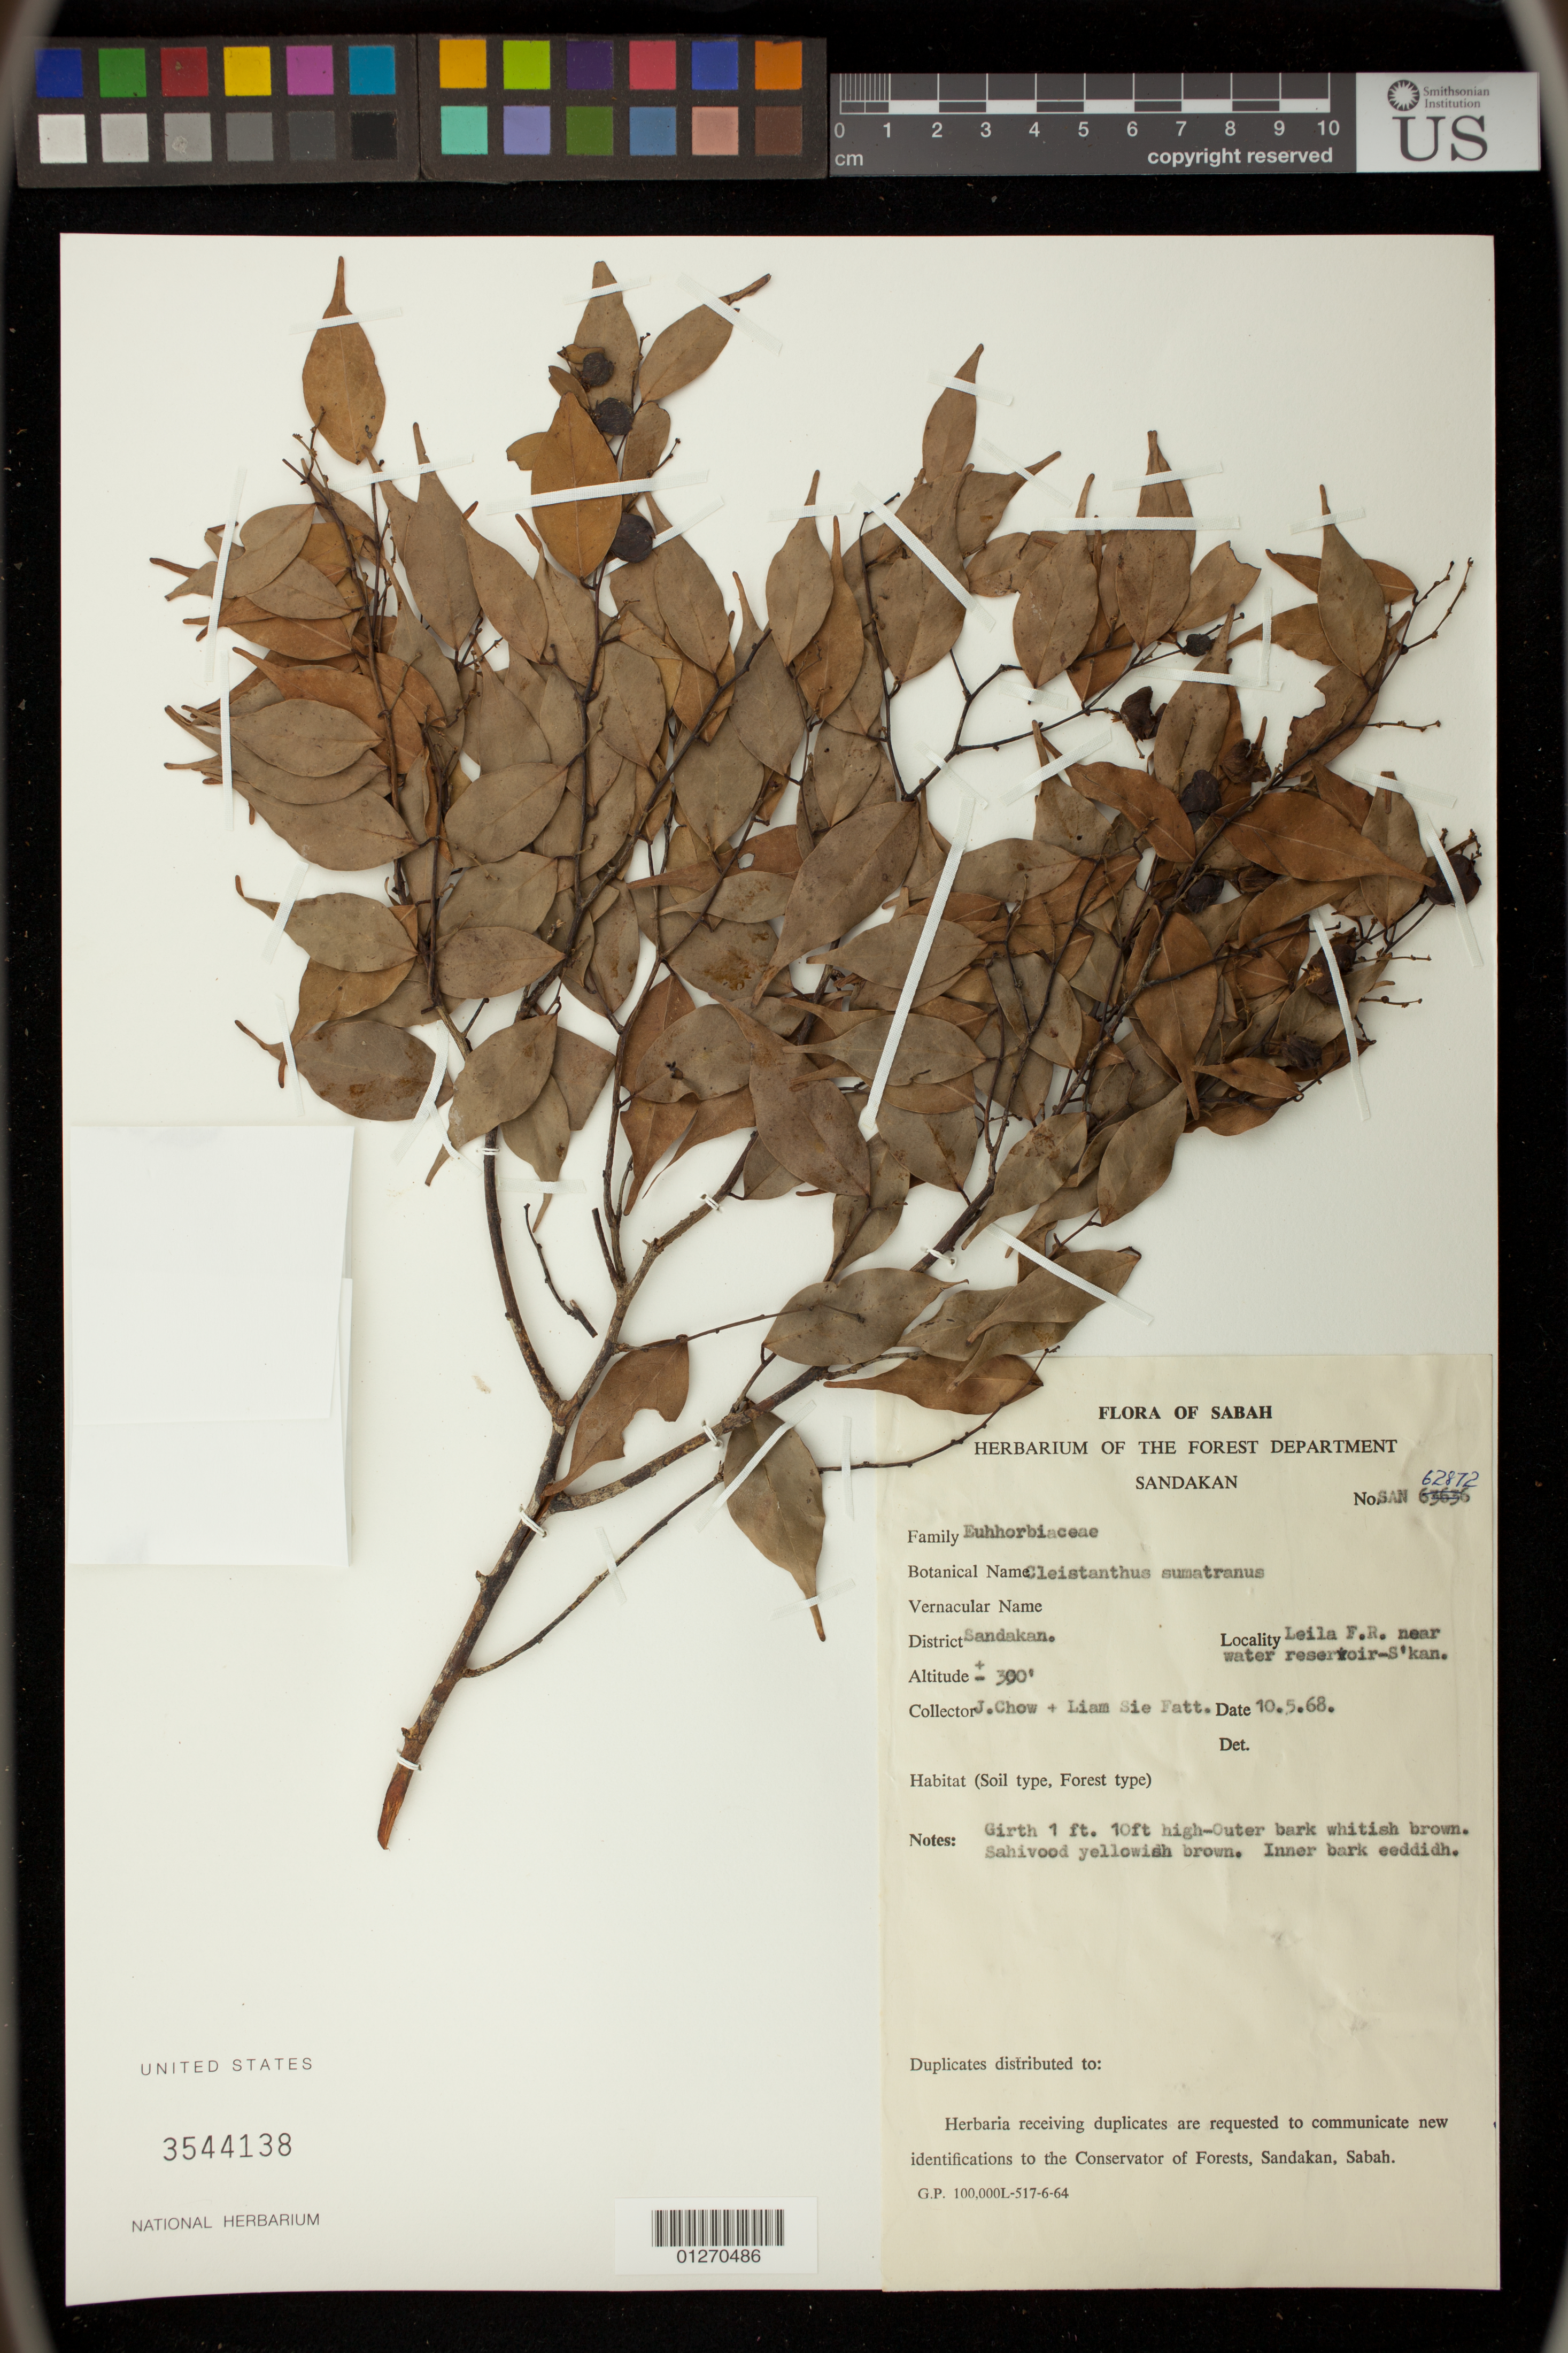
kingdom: Plantae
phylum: Tracheophyta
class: Magnoliopsida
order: Malpighiales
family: Phyllanthaceae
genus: Cleistanthus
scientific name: Cleistanthus sumatranus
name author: (Miq.) Müll. Arg.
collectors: J. Chow & L. Fatt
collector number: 62872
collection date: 1968-10-05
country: Malaysia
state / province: Sabah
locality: Sandakan,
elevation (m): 91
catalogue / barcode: US 3544138